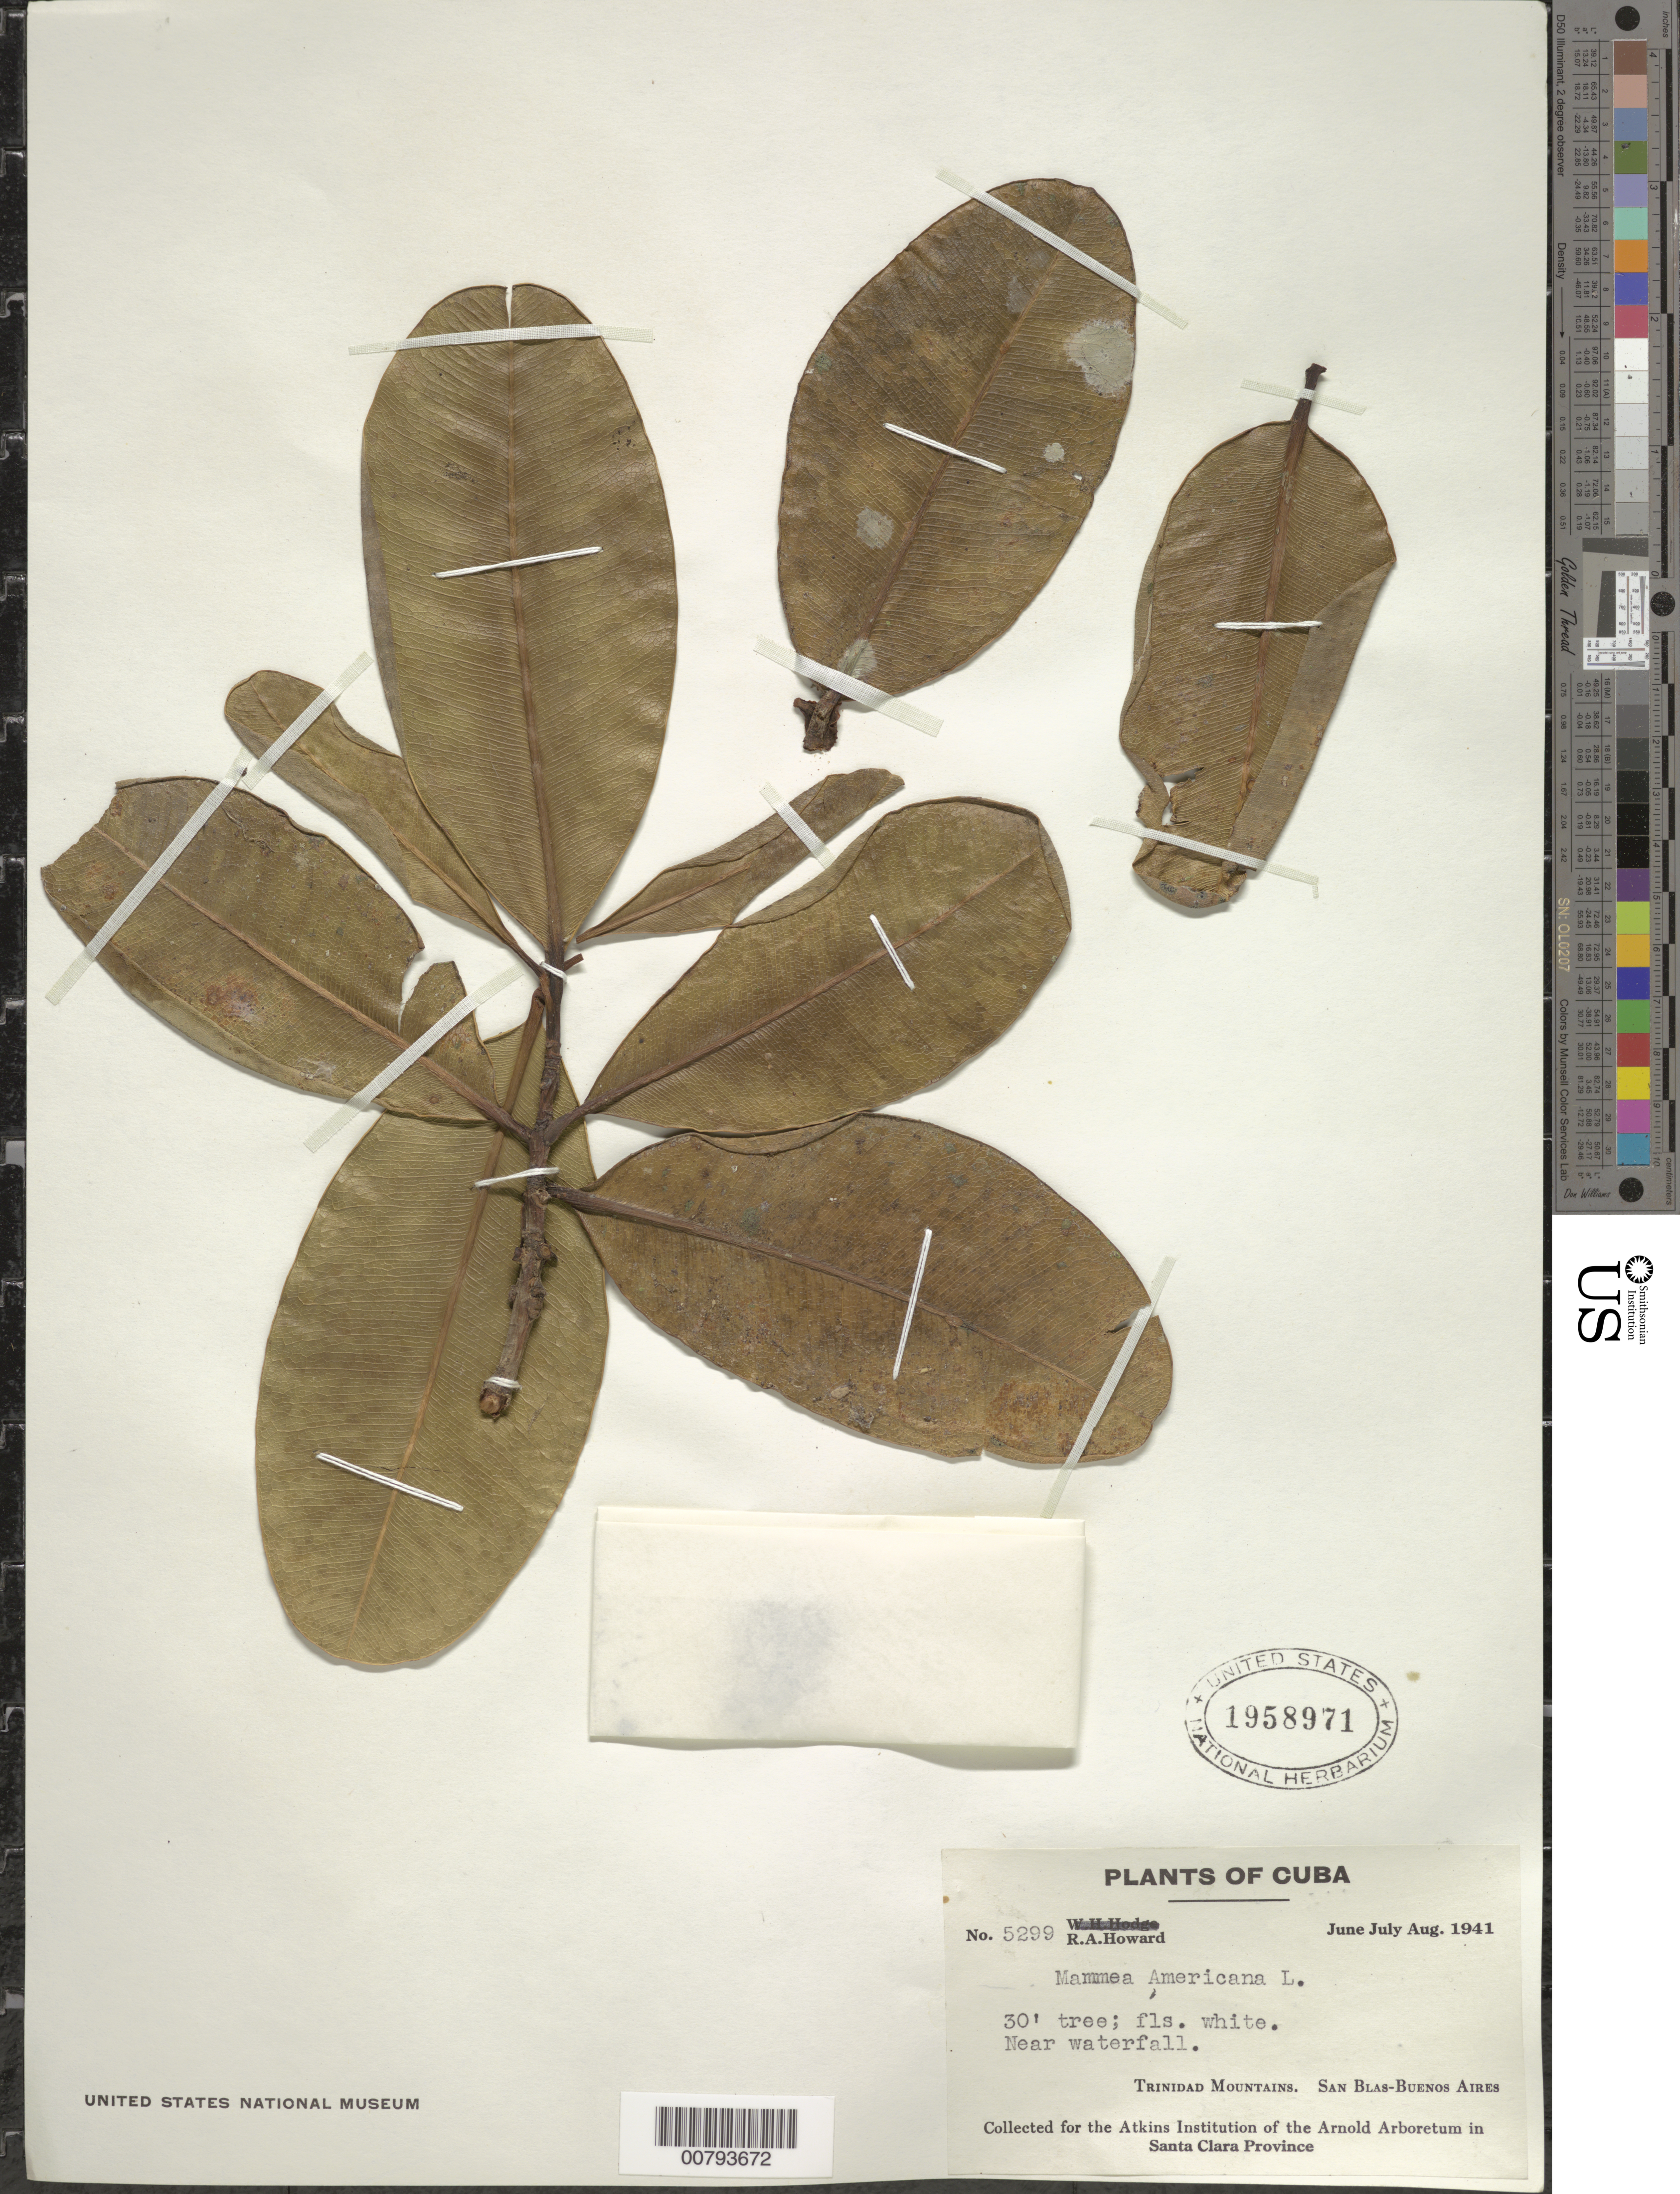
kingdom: Plantae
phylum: Tracheophyta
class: Magnoliopsida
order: Malpighiales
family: Calophyllaceae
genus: Mammea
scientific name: Mammea americana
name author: L.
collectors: R. A. Howard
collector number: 5299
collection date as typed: Jun 1941 to -- Aug 1941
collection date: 1941-06/1941-08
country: Cuba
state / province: Santa Clara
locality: Trinidad Mountains. San Blas-Buenos Aires.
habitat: Near waterfall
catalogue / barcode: US 1958971